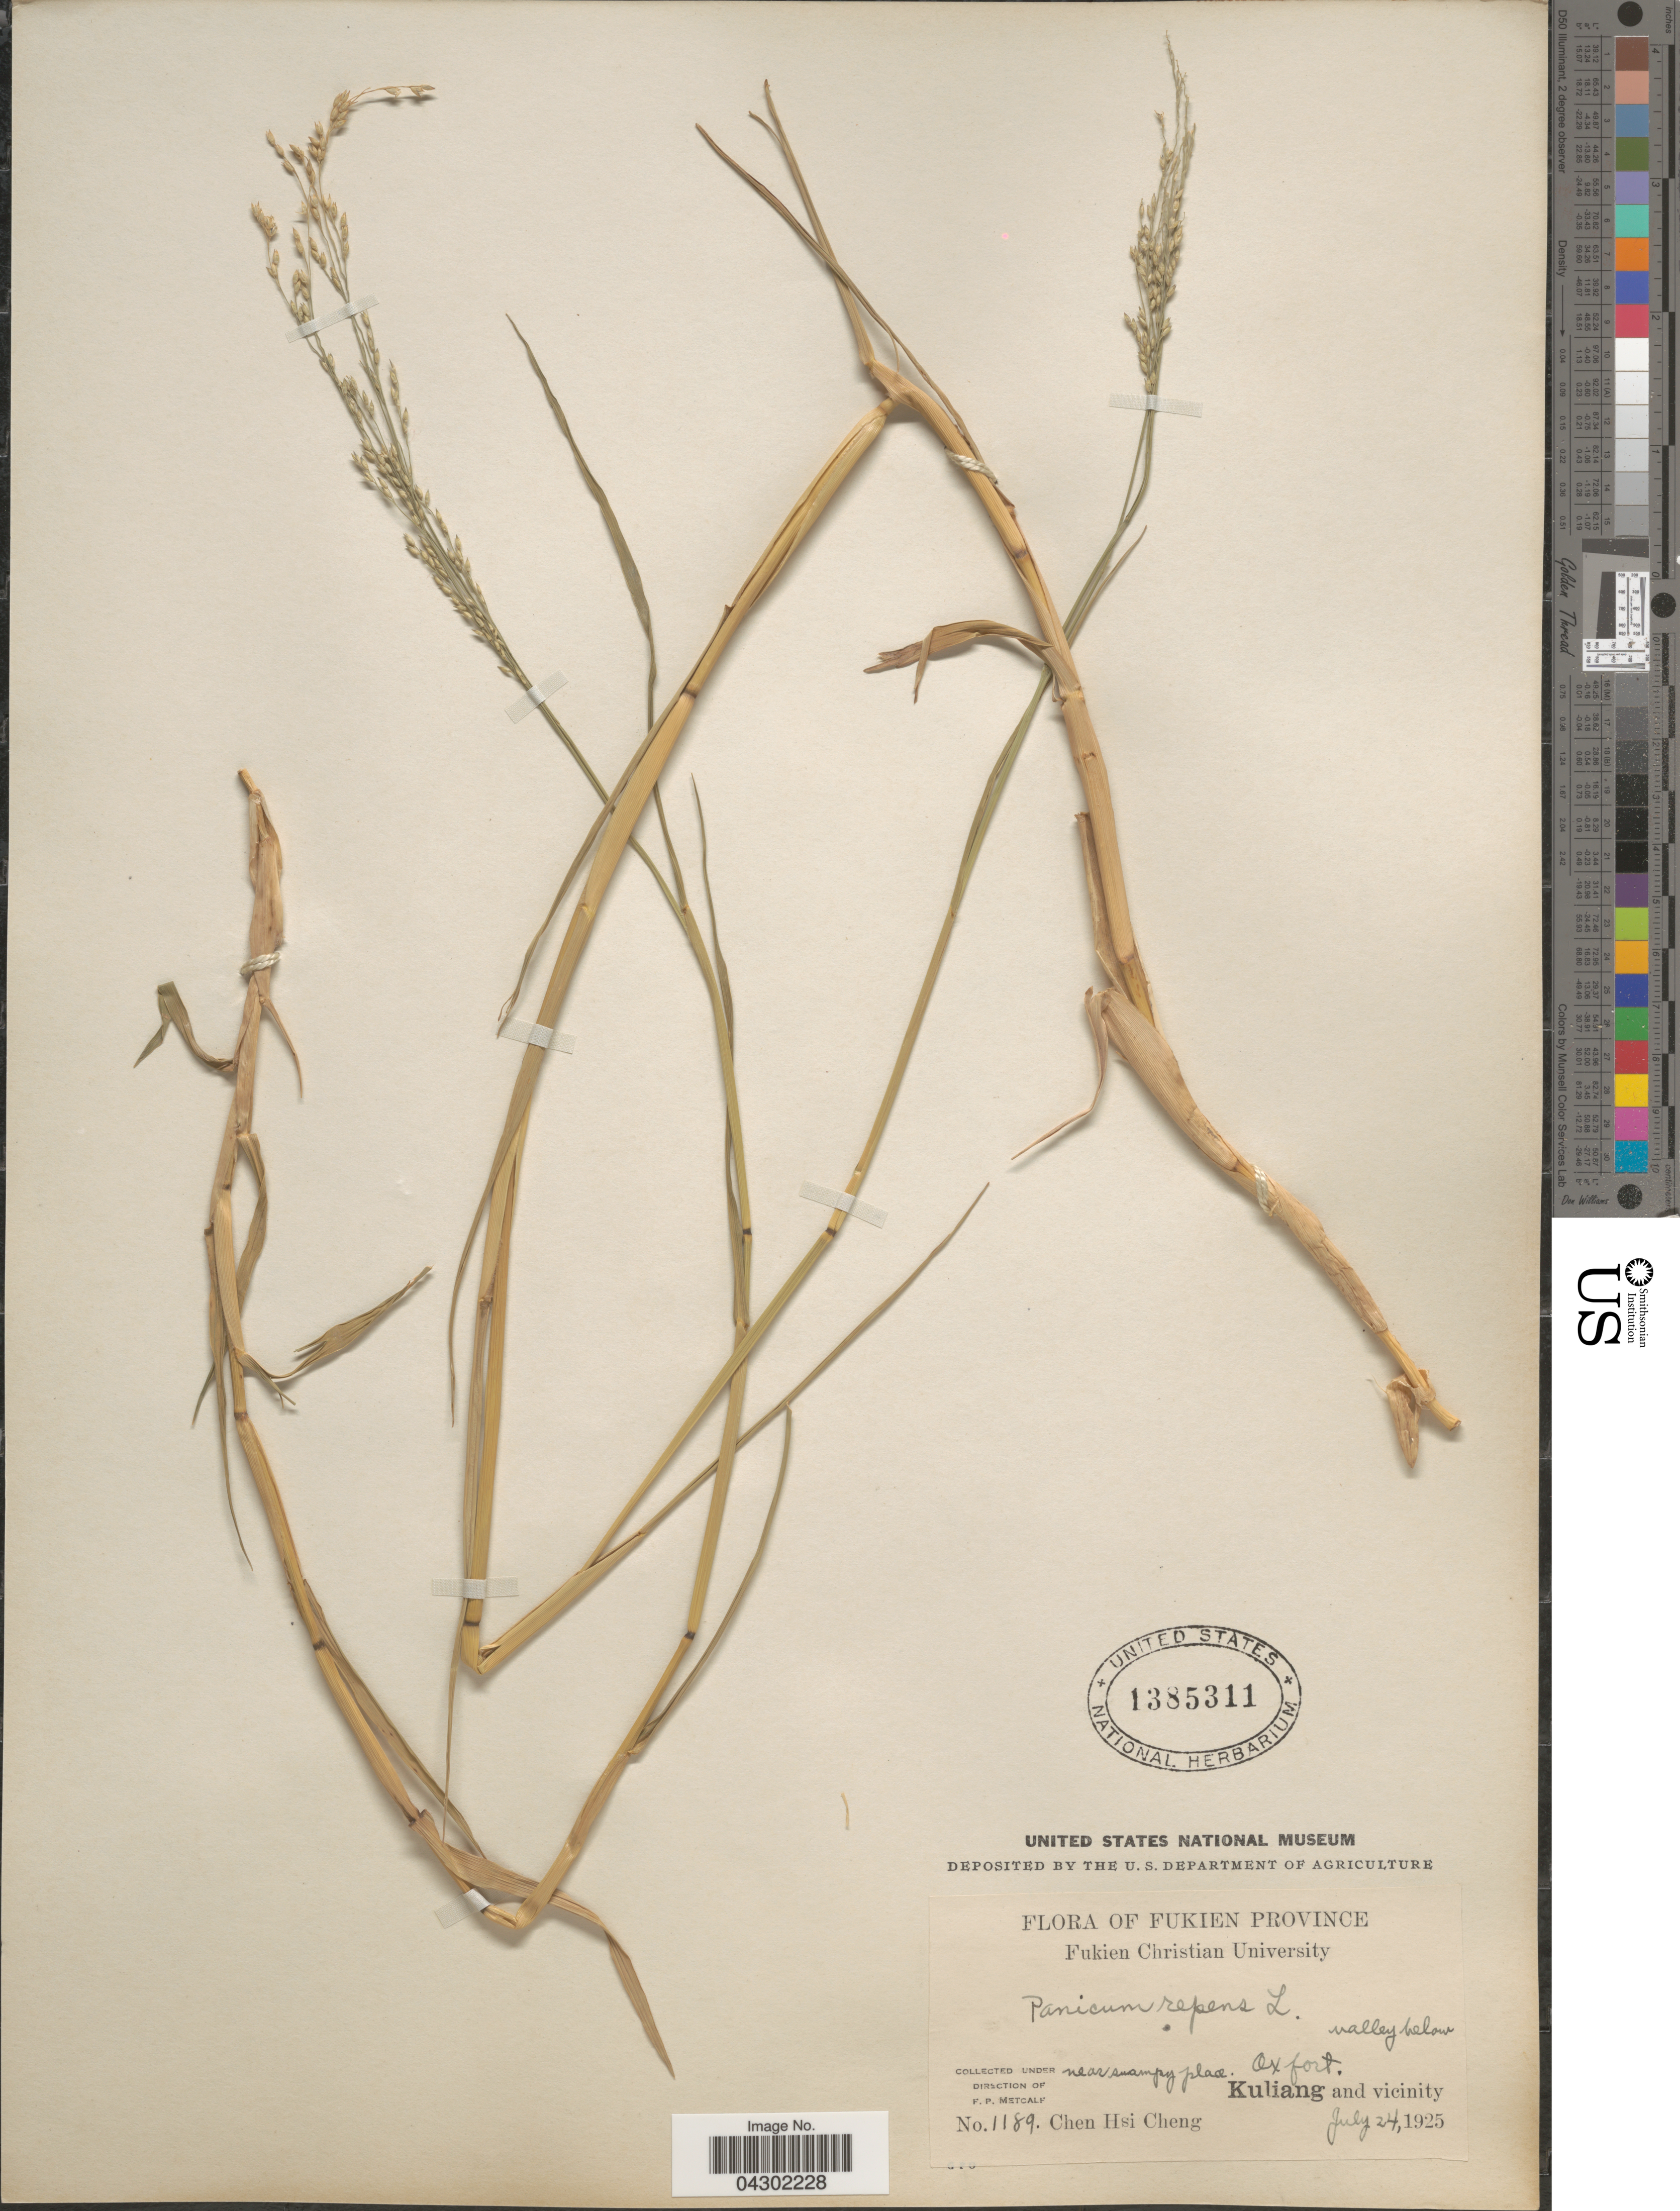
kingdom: Plantae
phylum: Tracheophyta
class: Liliopsida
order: Poales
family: Poaceae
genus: Panicum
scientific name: Panicum repens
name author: L.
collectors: Chen Hsi Cheng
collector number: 1189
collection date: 1925-07-24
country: China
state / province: Fujian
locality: Fukien Province. Kuliang and vicinity.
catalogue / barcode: US 1385311